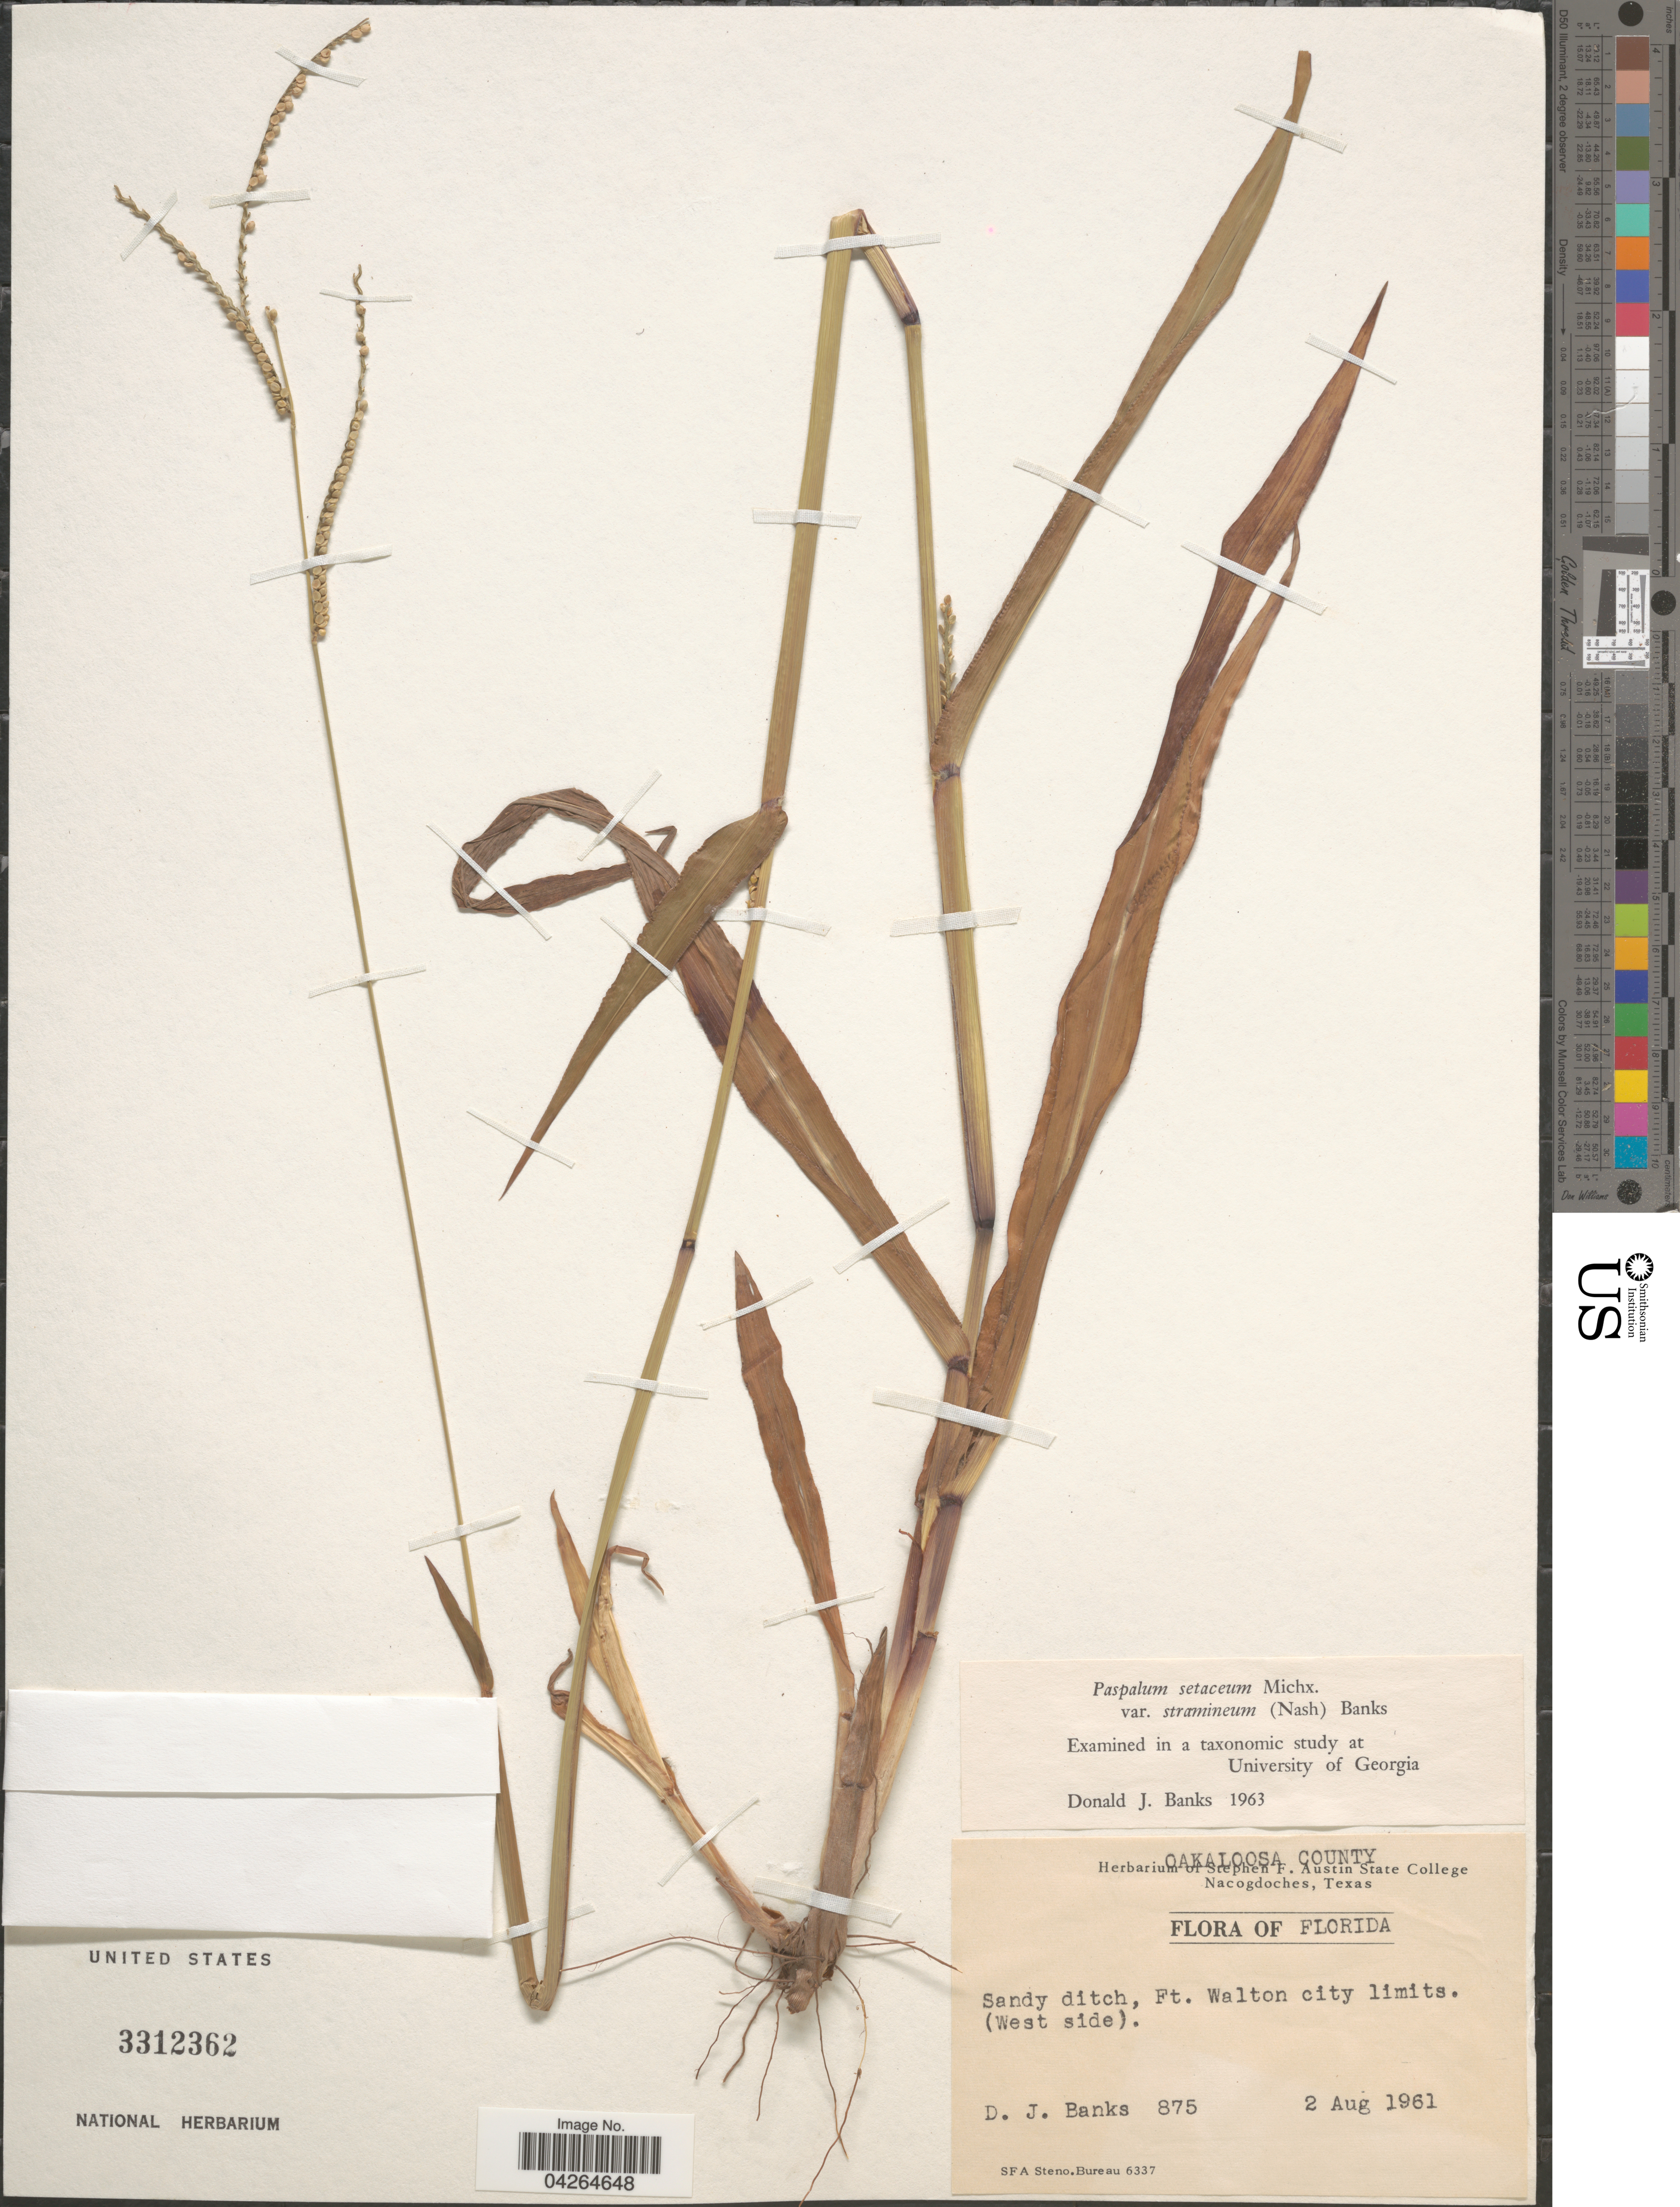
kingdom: Plantae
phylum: Tracheophyta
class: Liliopsida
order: Poales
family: Poaceae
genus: Paspalum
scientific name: Paspalum setaceum var. stramineum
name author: (Nash) D.J. Banks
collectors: D. J. Banks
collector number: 875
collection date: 1961-08-02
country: United States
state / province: Florida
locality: Oakaloosa County. Ft. Walton city limits. (West side).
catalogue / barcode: US 3312362